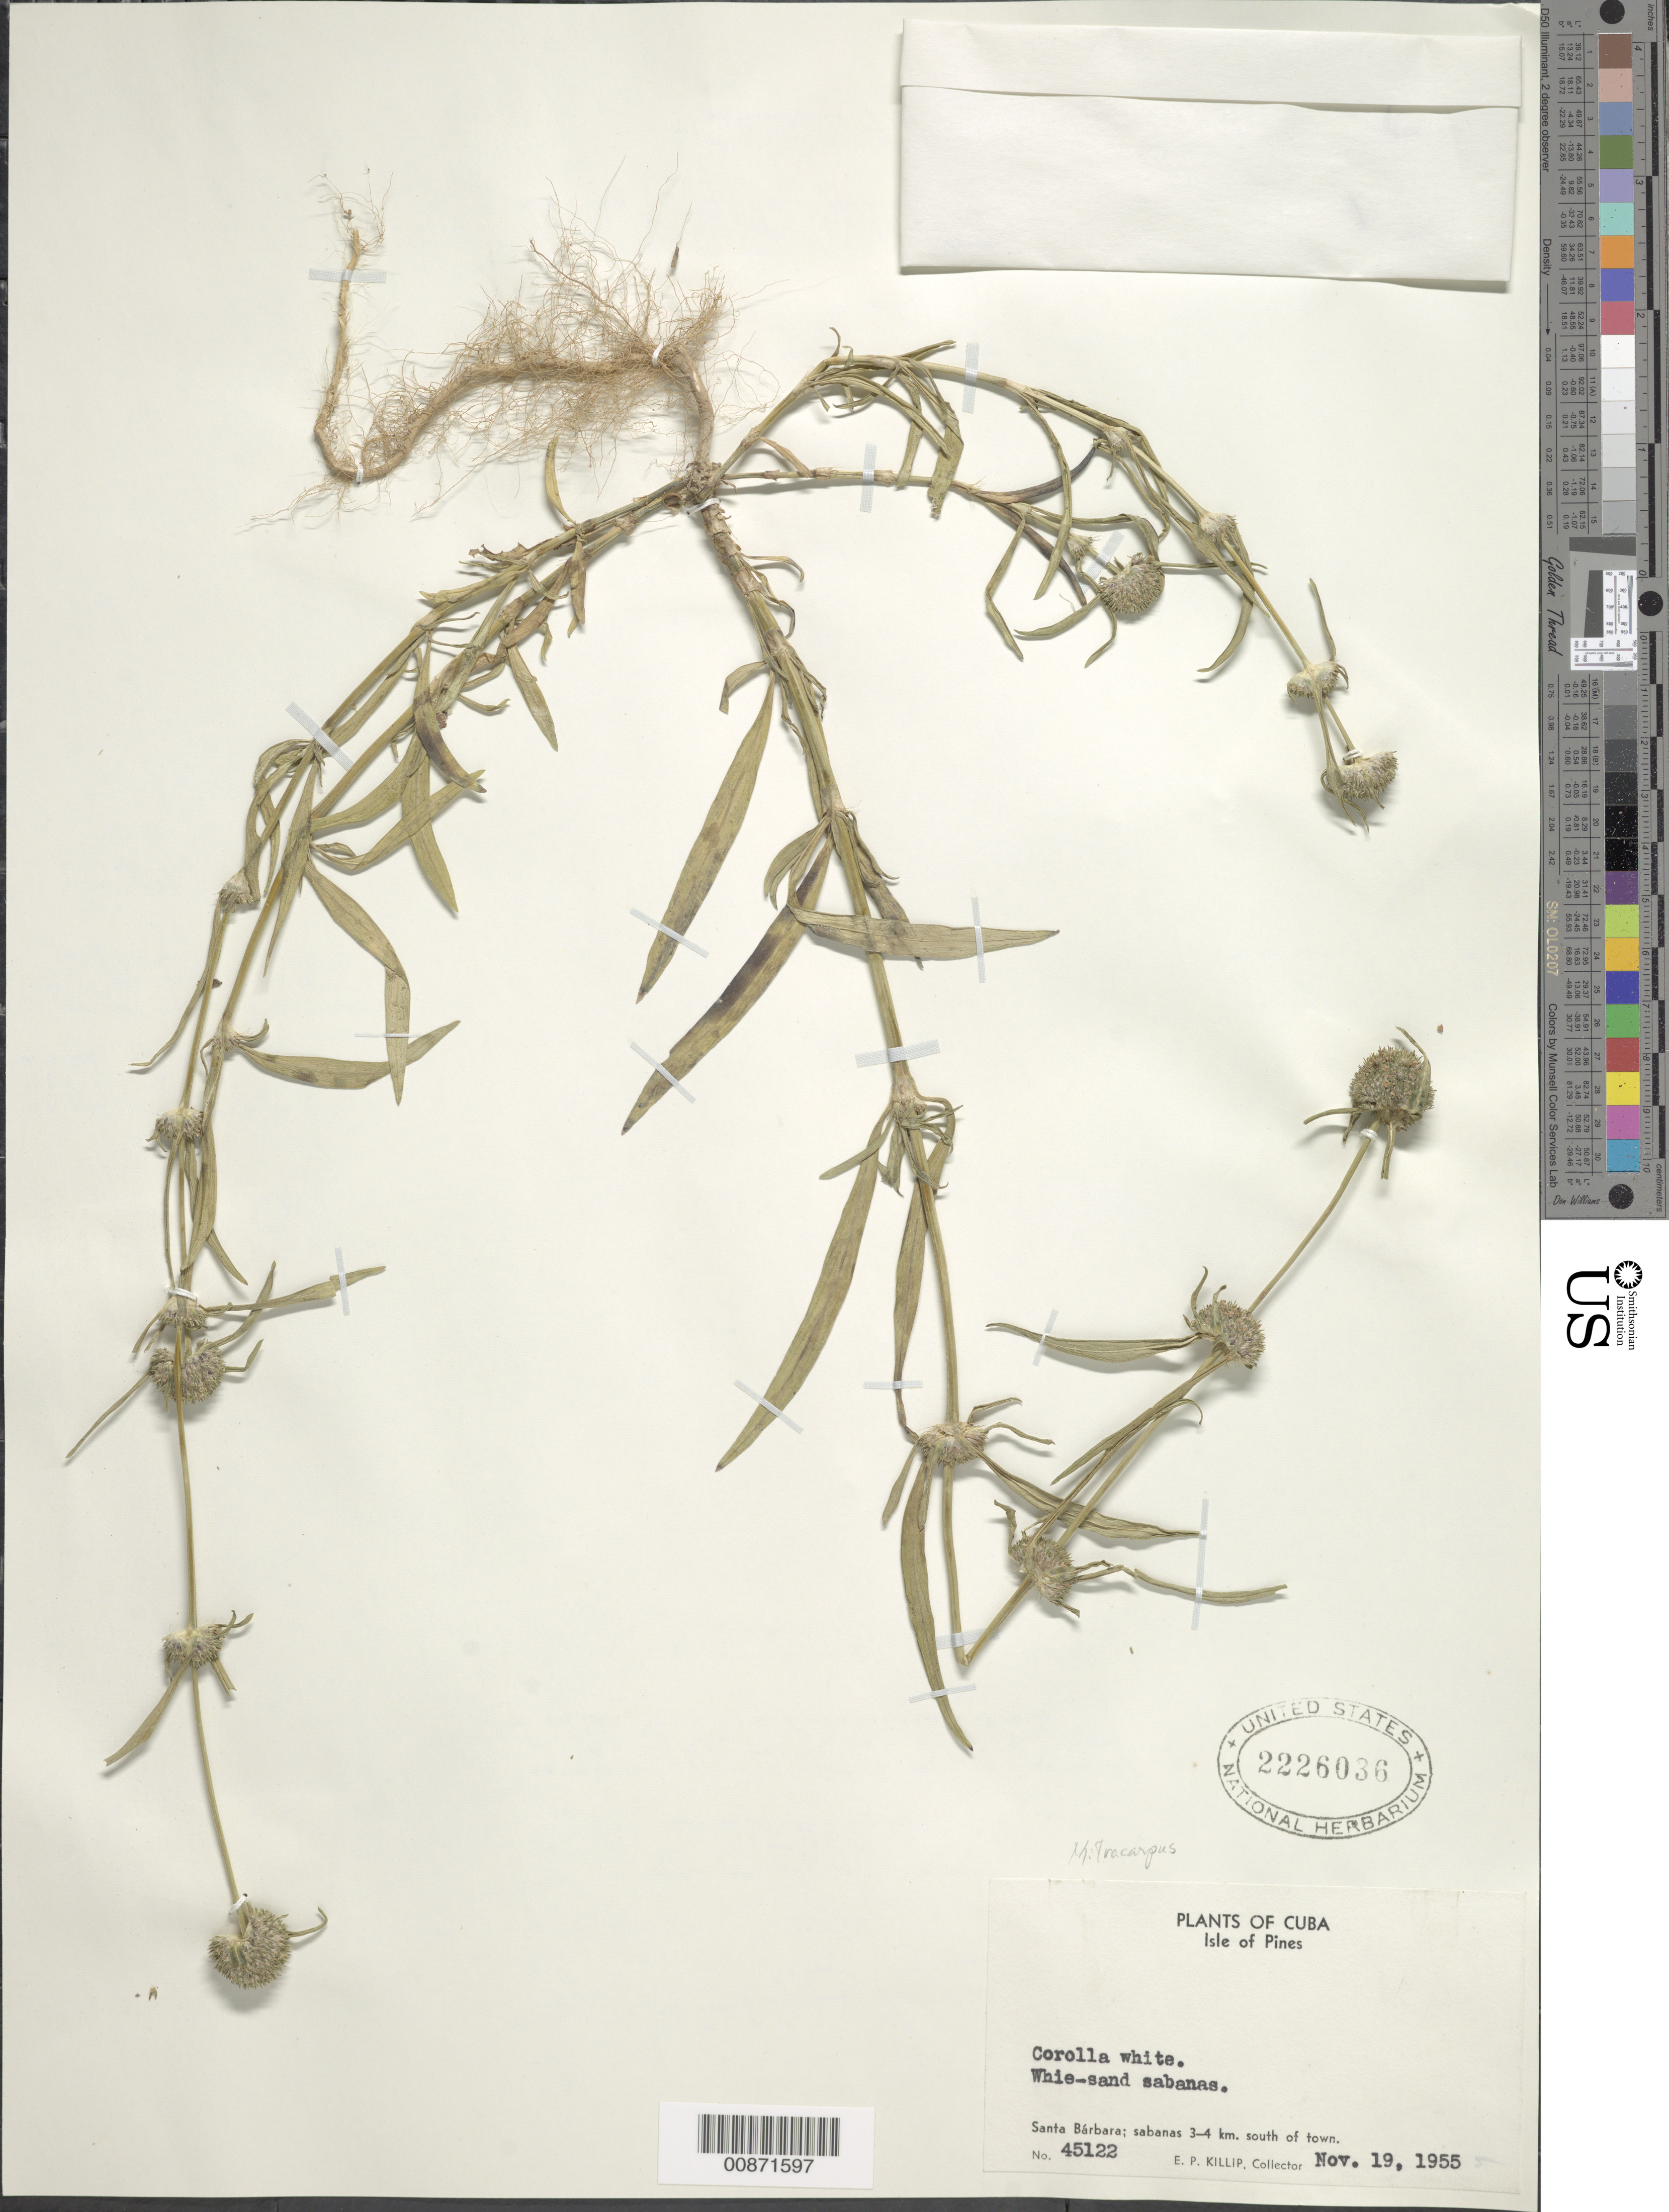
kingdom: Plantae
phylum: Tracheophyta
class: Magnoliopsida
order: Gentianales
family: Rubiaceae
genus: Mitracarpus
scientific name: Mitracarpus hirtus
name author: (L.) DC.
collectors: E. P. Killip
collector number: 45122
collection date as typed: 19 Nov 1955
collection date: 1955-11-19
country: Cuba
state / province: Isla de La Juventud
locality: Santa Bárbara, sabanas 3-4 km south of town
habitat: White-sand sabanas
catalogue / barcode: US 2226036